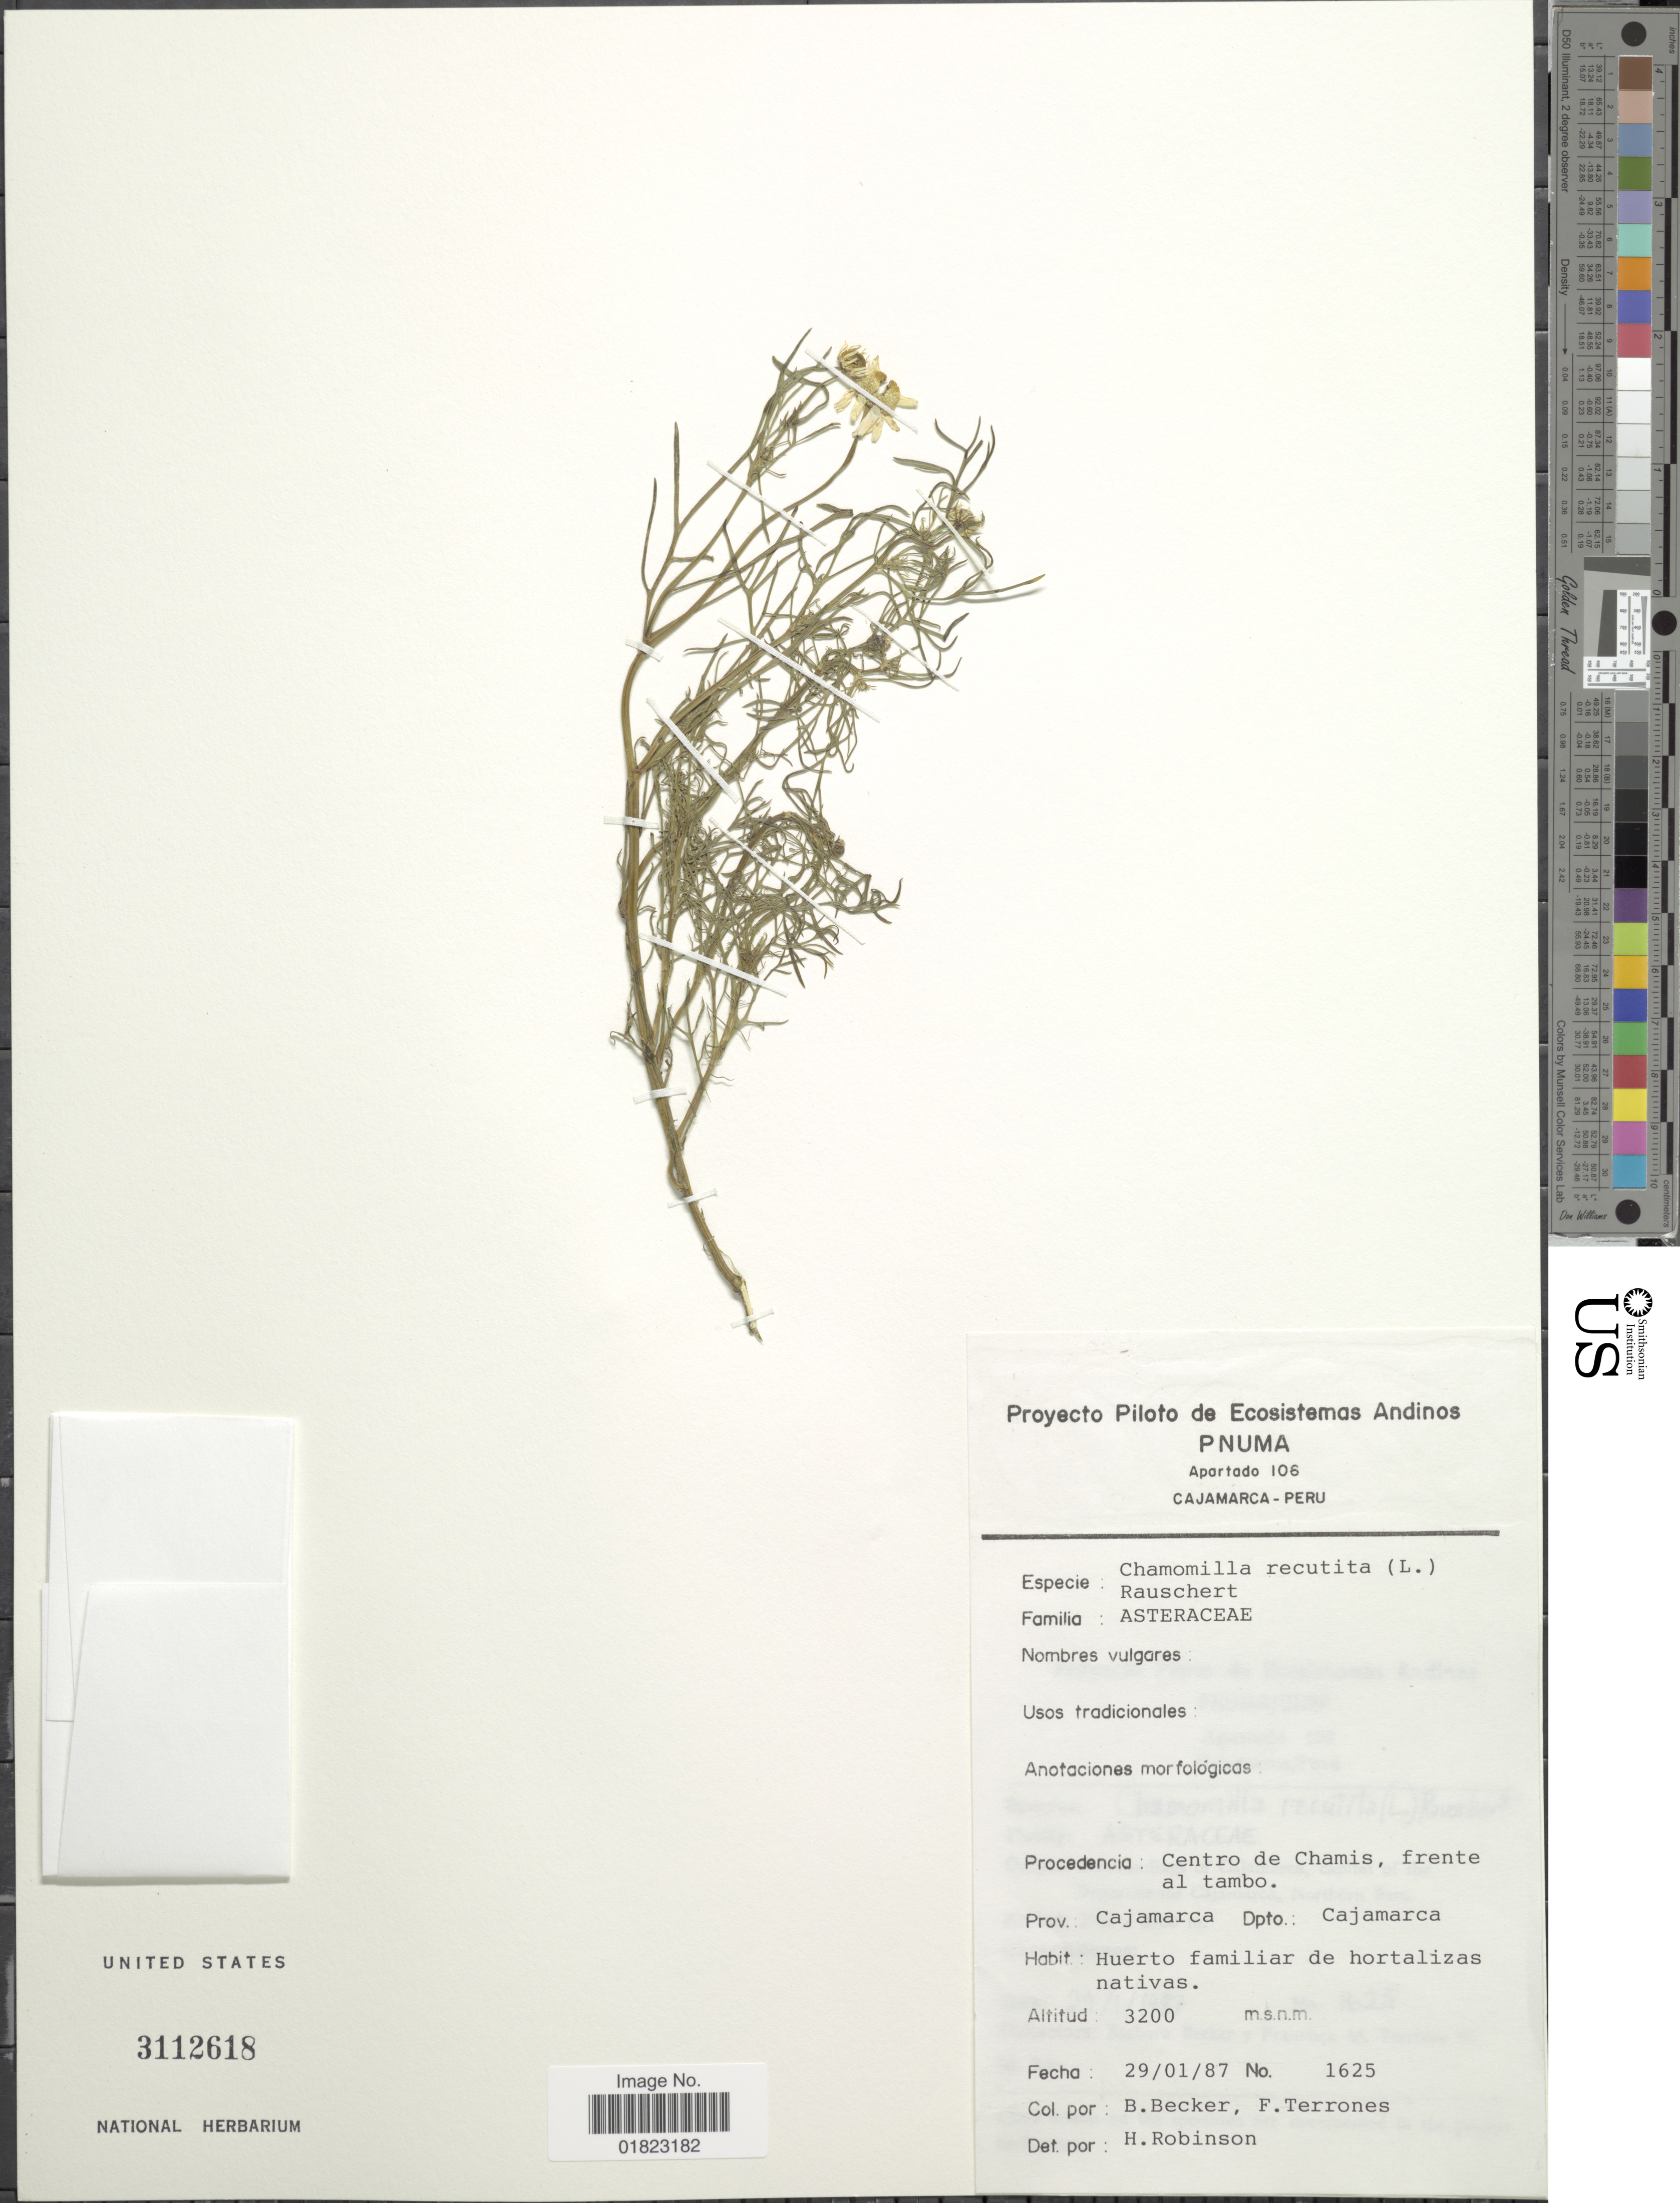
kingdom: Plantae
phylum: Tracheophyta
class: Magnoliopsida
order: Asterales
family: Asteraceae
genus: Matricaria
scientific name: Matricaria recutita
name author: L.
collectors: B. Becker & F. Terrones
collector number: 1625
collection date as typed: Transcribed d/m/y: 29/1/87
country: Peru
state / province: Cajamarca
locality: Centro de Chamis, frente al tambo. Prov, Cajamarca, Dpto. Cajamarca.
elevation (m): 3200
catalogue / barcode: US 3112618